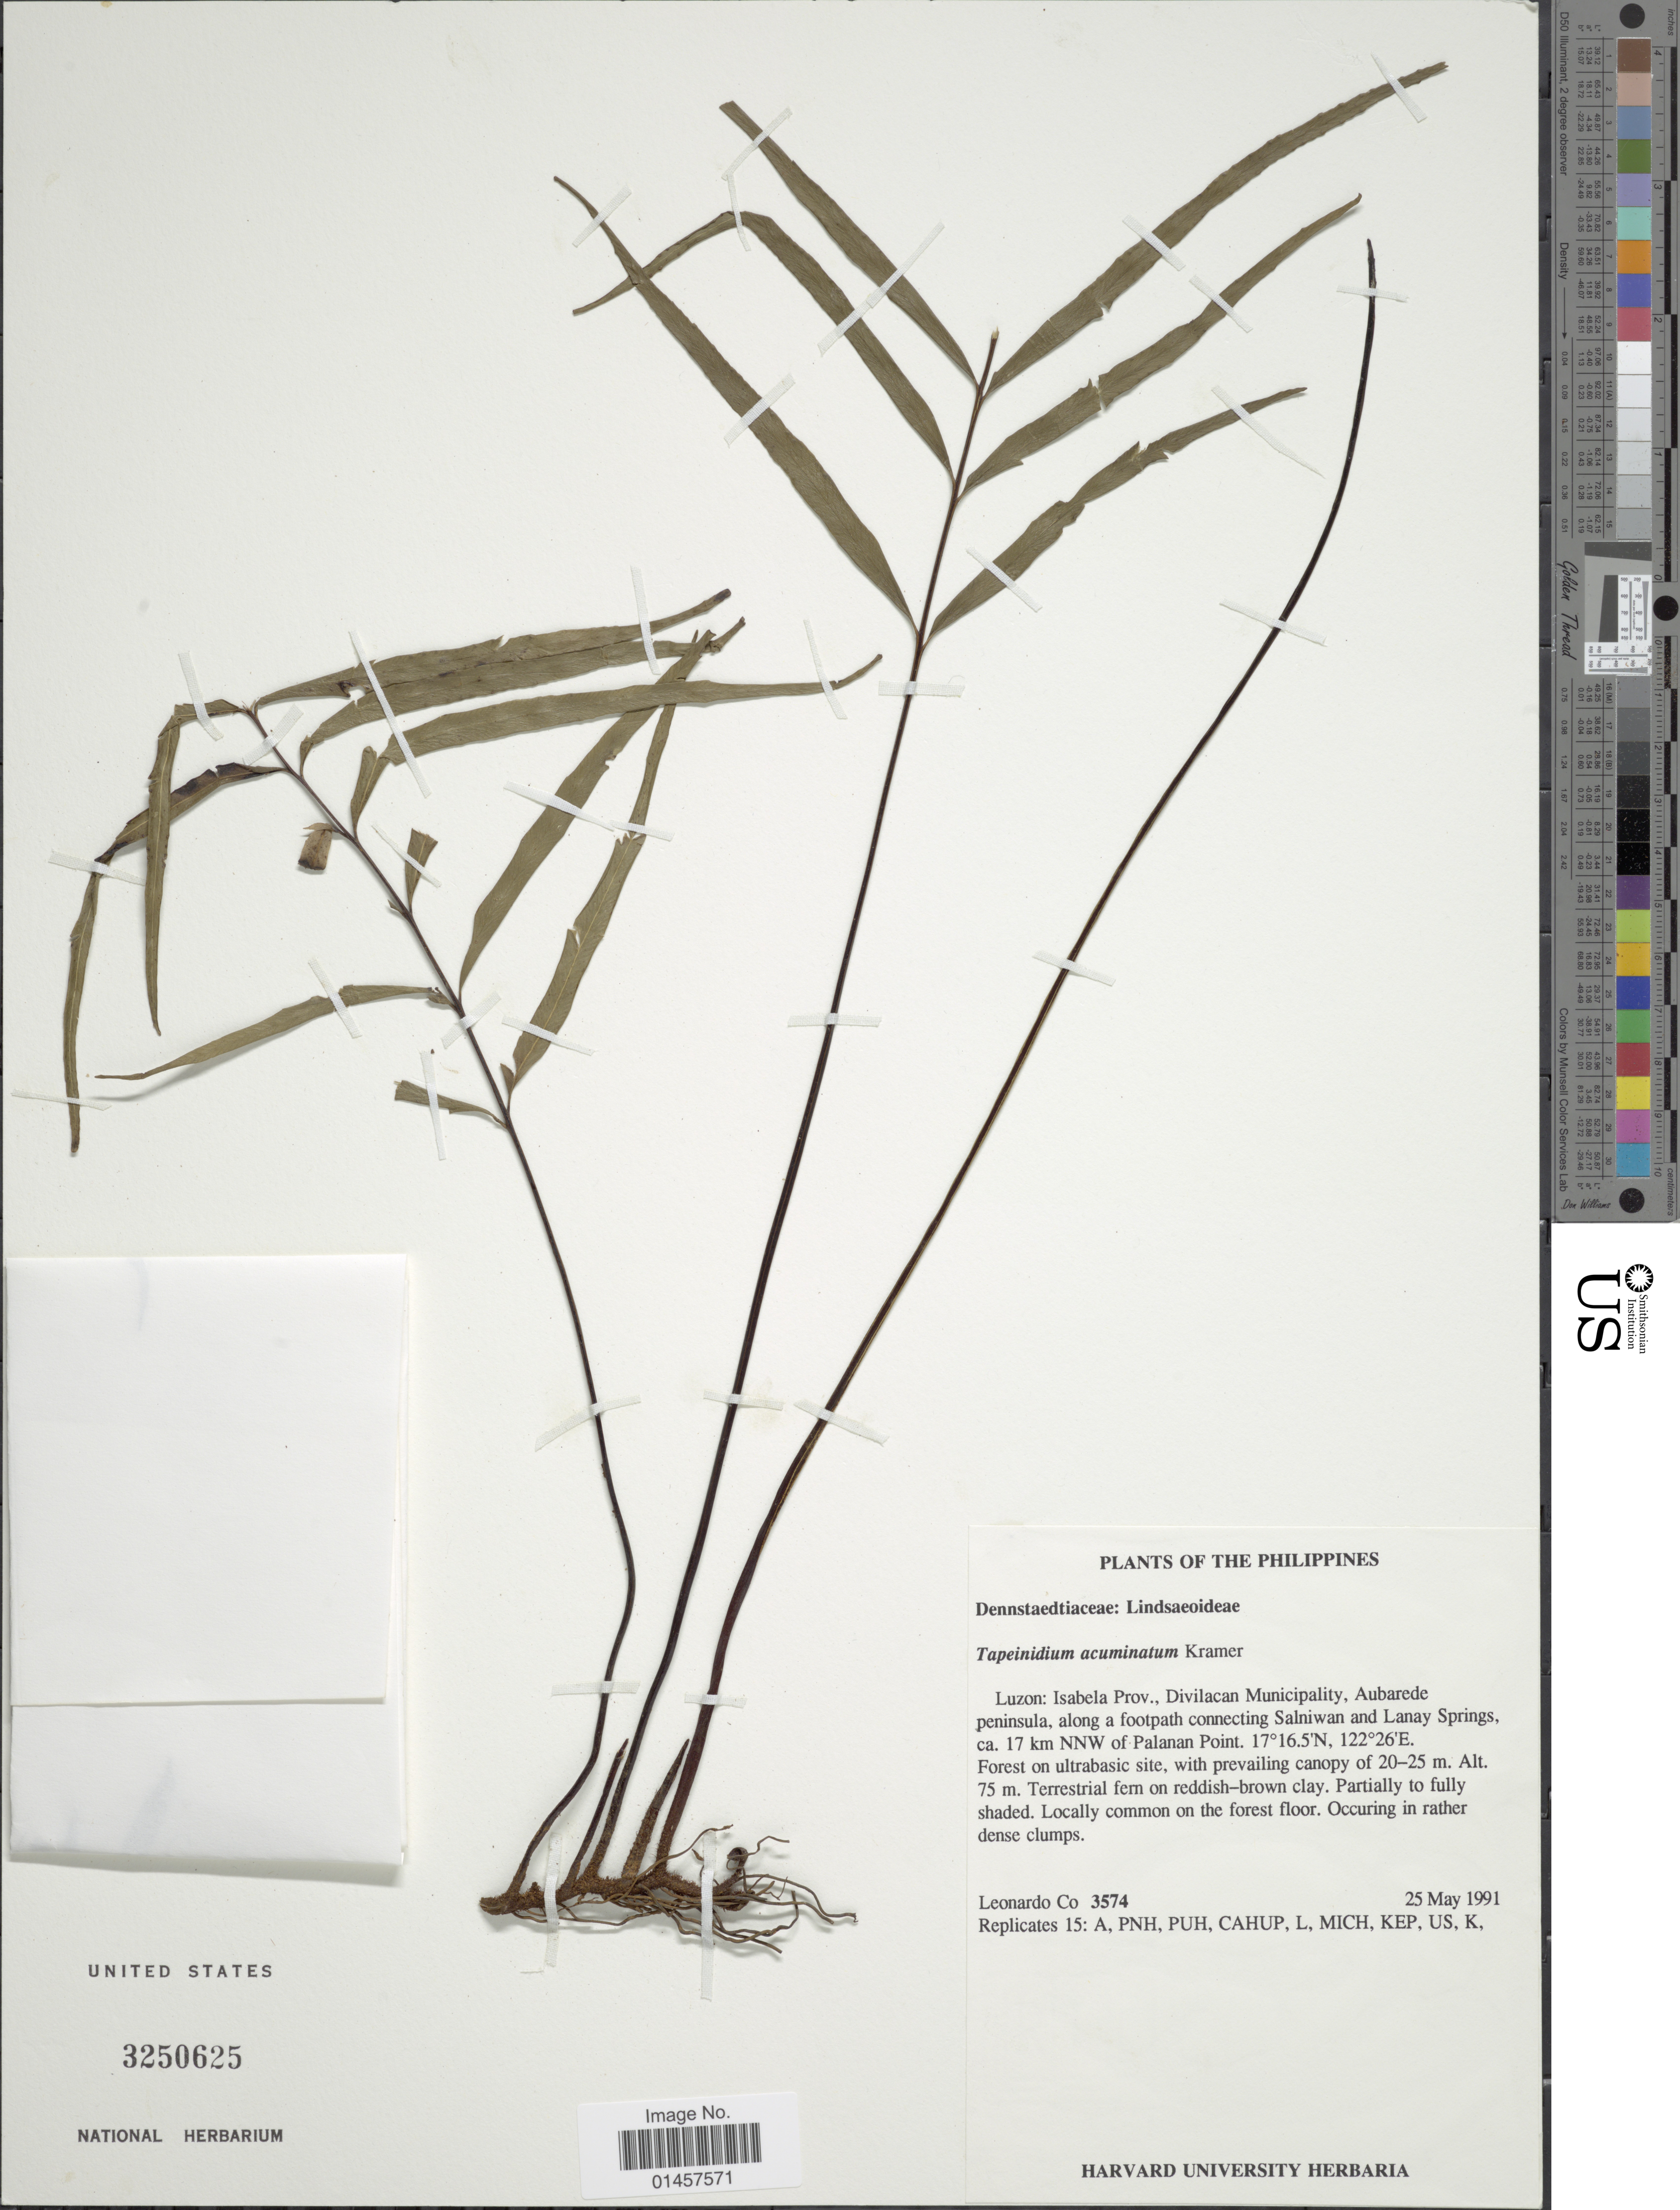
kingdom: Plantae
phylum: Tracheophyta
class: Polypodiopsida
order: Polypodiales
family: Lindsaeaceae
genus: Tapeinidium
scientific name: Tapeinidium acuminatum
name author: K.U. Kramer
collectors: L. Co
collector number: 3574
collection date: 1991-05-25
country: Philippines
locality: Luzon: Isabela Prov. Divilacan Municipality Aubarede peninsula, along a foothpath connecting Salniwan and Lanay Springs, ca. 17km NNW of Palanan Point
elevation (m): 75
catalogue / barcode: US 3250625